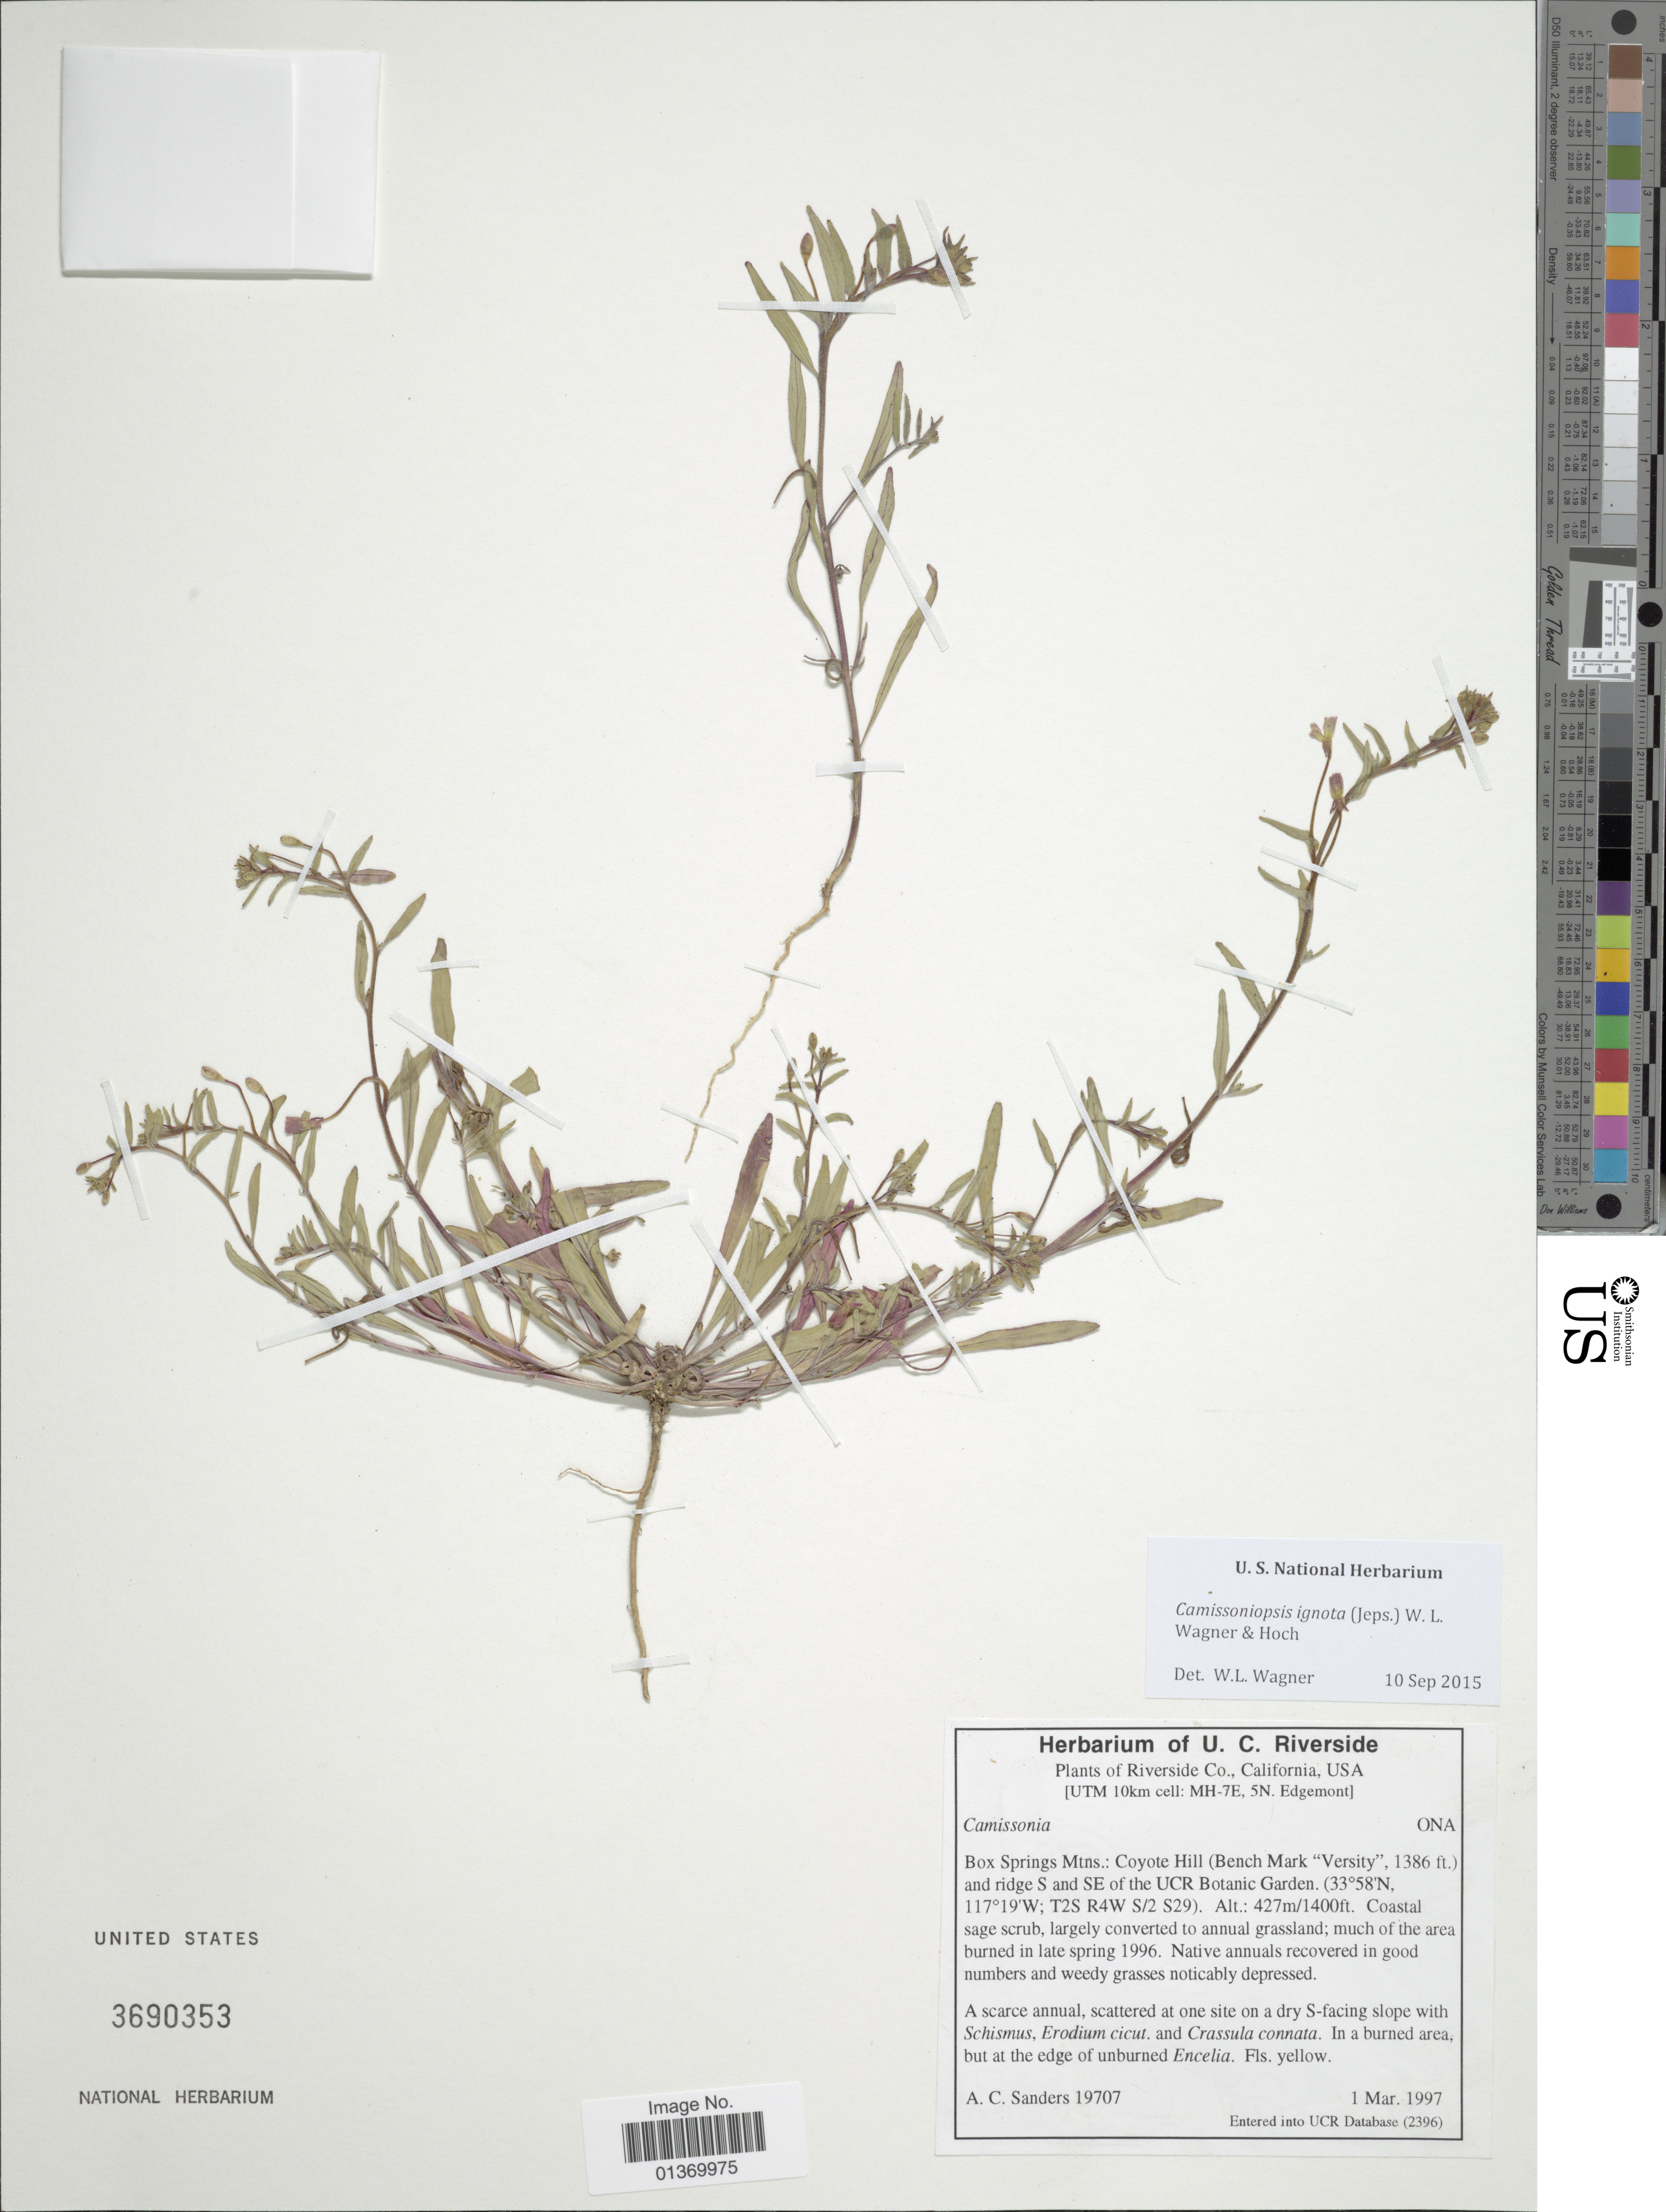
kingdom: Plantae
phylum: Tracheophyta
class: Magnoliopsida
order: Myrtales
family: Onagraceae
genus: Camissoniopsis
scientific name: Camissoniopsis ignota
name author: (Jeps.) W.L. Wagner & Hoch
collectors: A. Sanders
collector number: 19707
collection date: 1997-03-01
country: United States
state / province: California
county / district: Riverside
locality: Riverside Co., [UTM 10km cell: MH-7E, 5N. Edgemont], Box Springs Mtns.: Coyote Hill (Bench Mark "Versity"), and ridge S and SE of the UCR Botanic Garden, T2S R4W S/2 S29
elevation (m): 427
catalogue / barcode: US 3690353